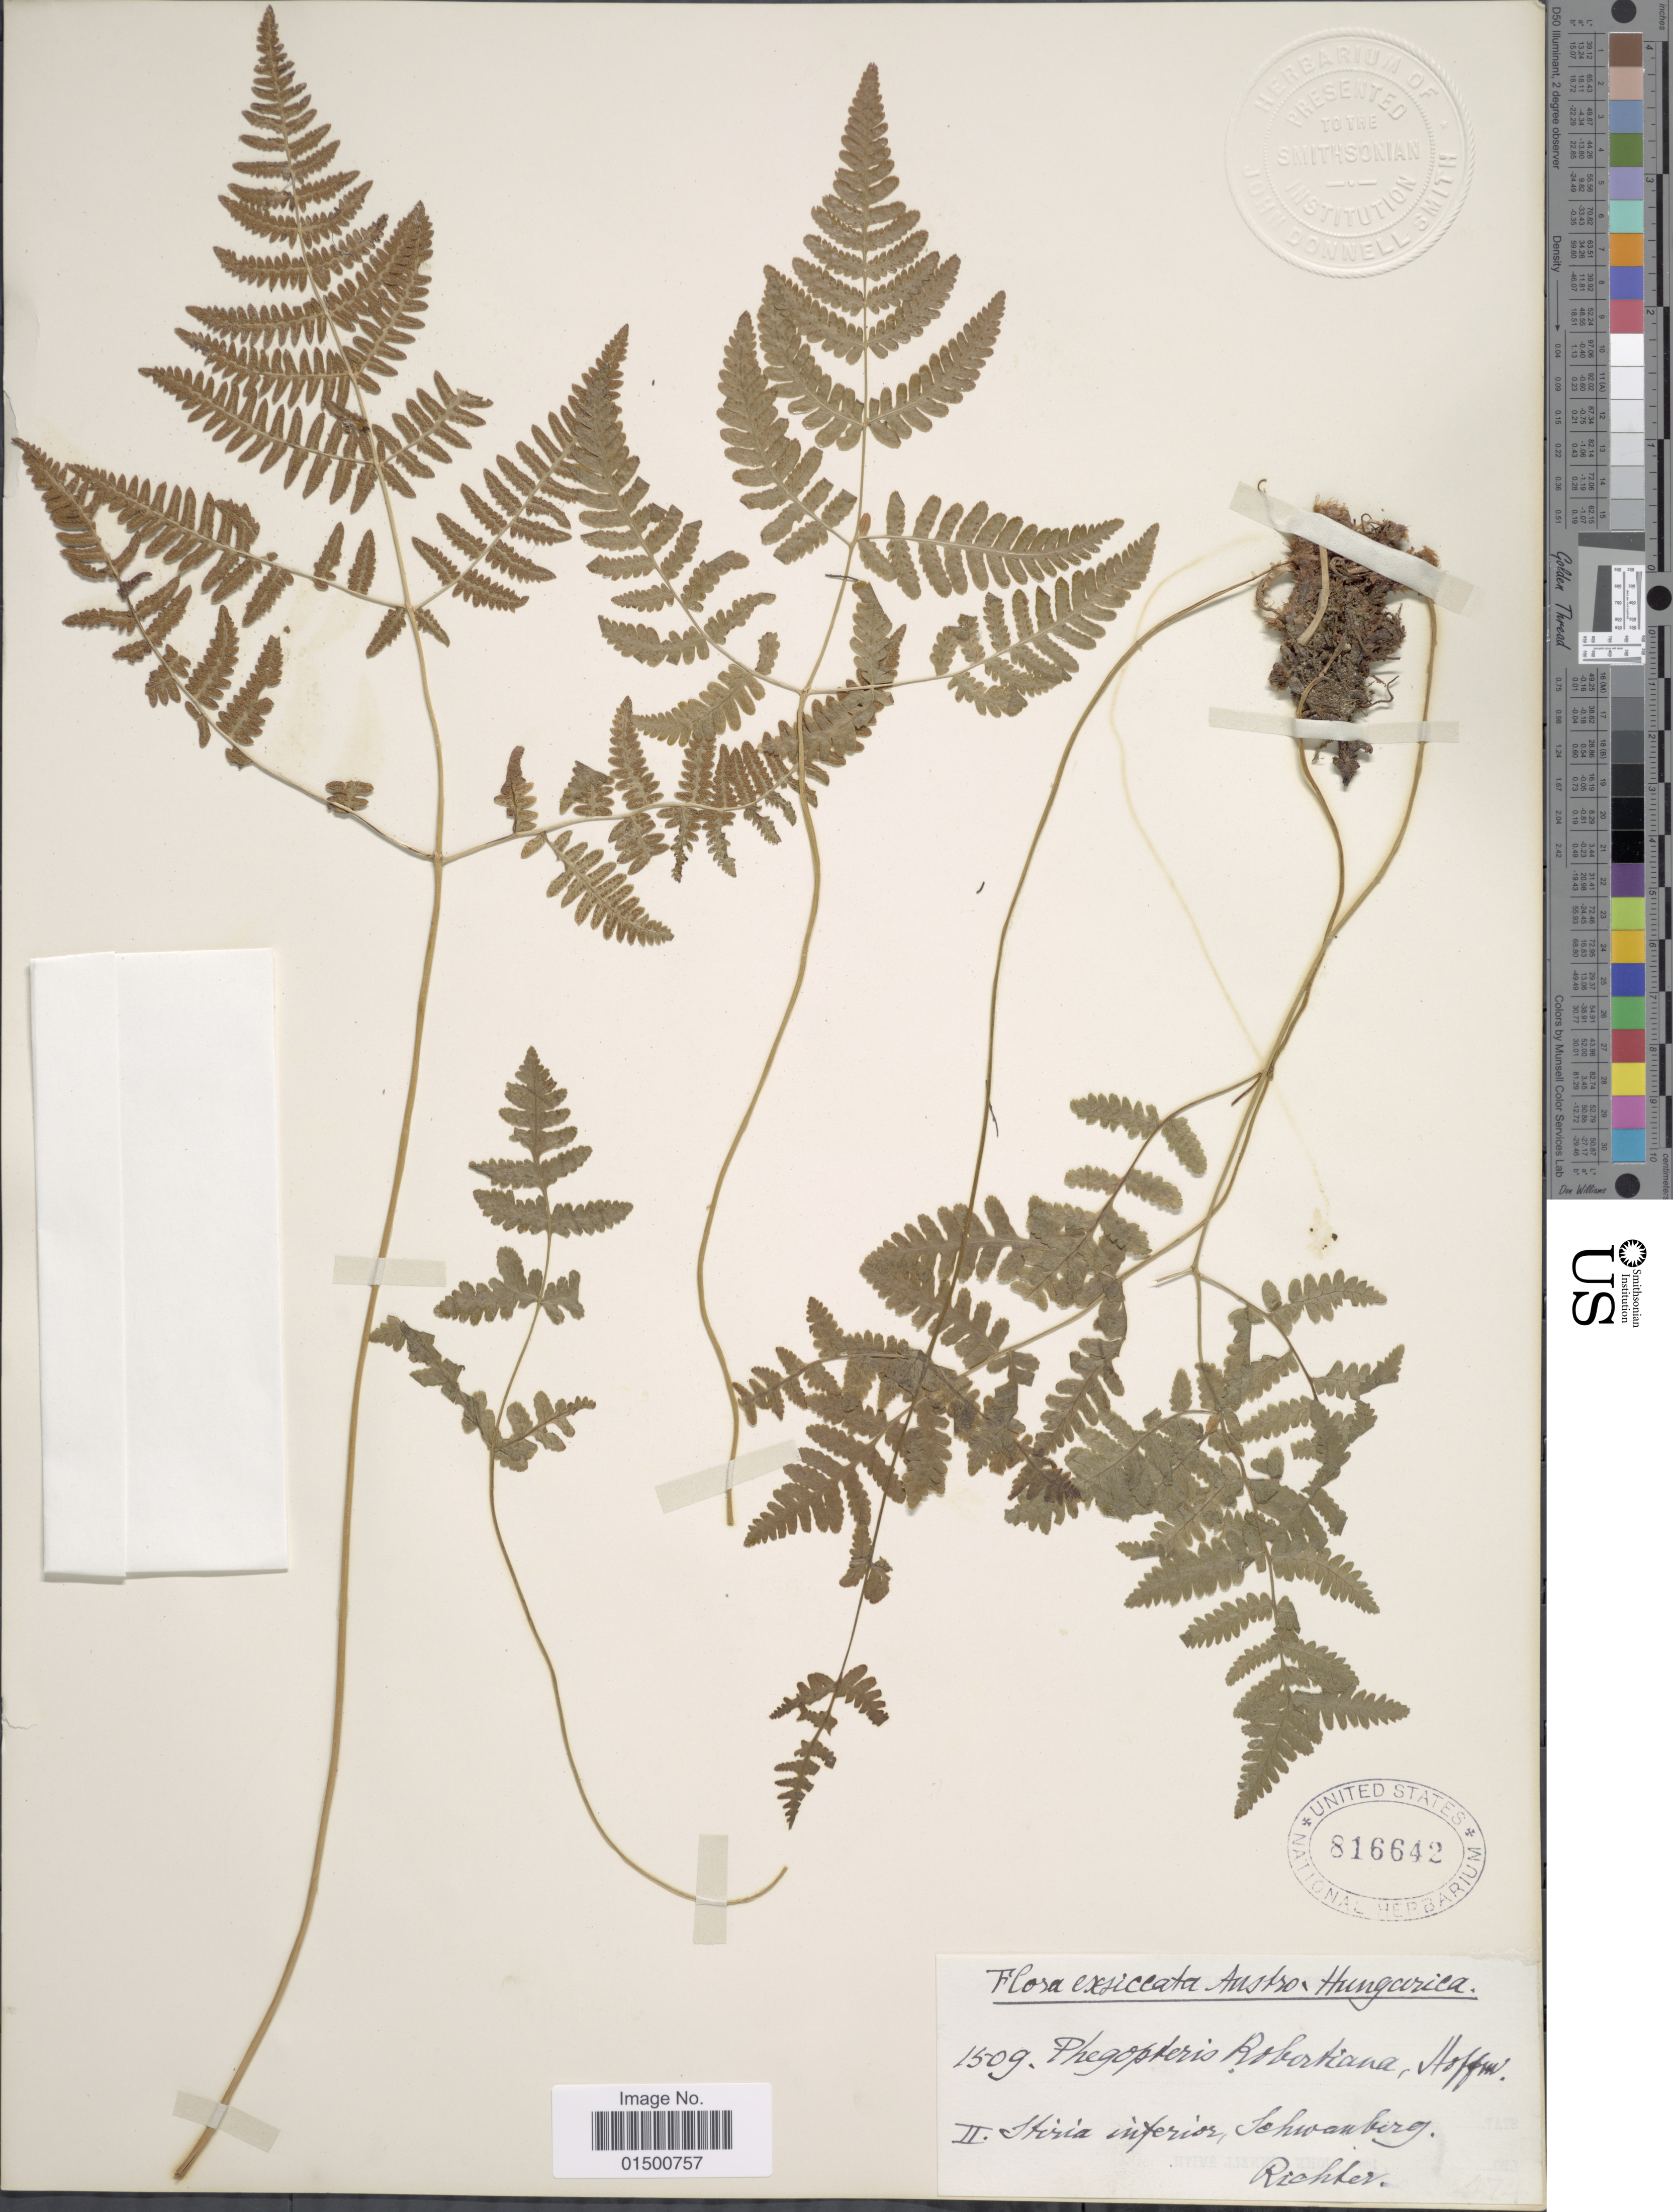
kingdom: Plantae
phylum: Tracheophyta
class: Polypodiopsida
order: Polypodiales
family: Cystopteridaceae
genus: Gymnocarpium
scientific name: Gymnocarpium robertianum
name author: (Hoffm.) Newman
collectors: -- Richter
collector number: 1509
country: Austria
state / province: Steiermark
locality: Austro Hungarica, Itiria inferior, Schwanberg [interpreted]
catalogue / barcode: US 816642